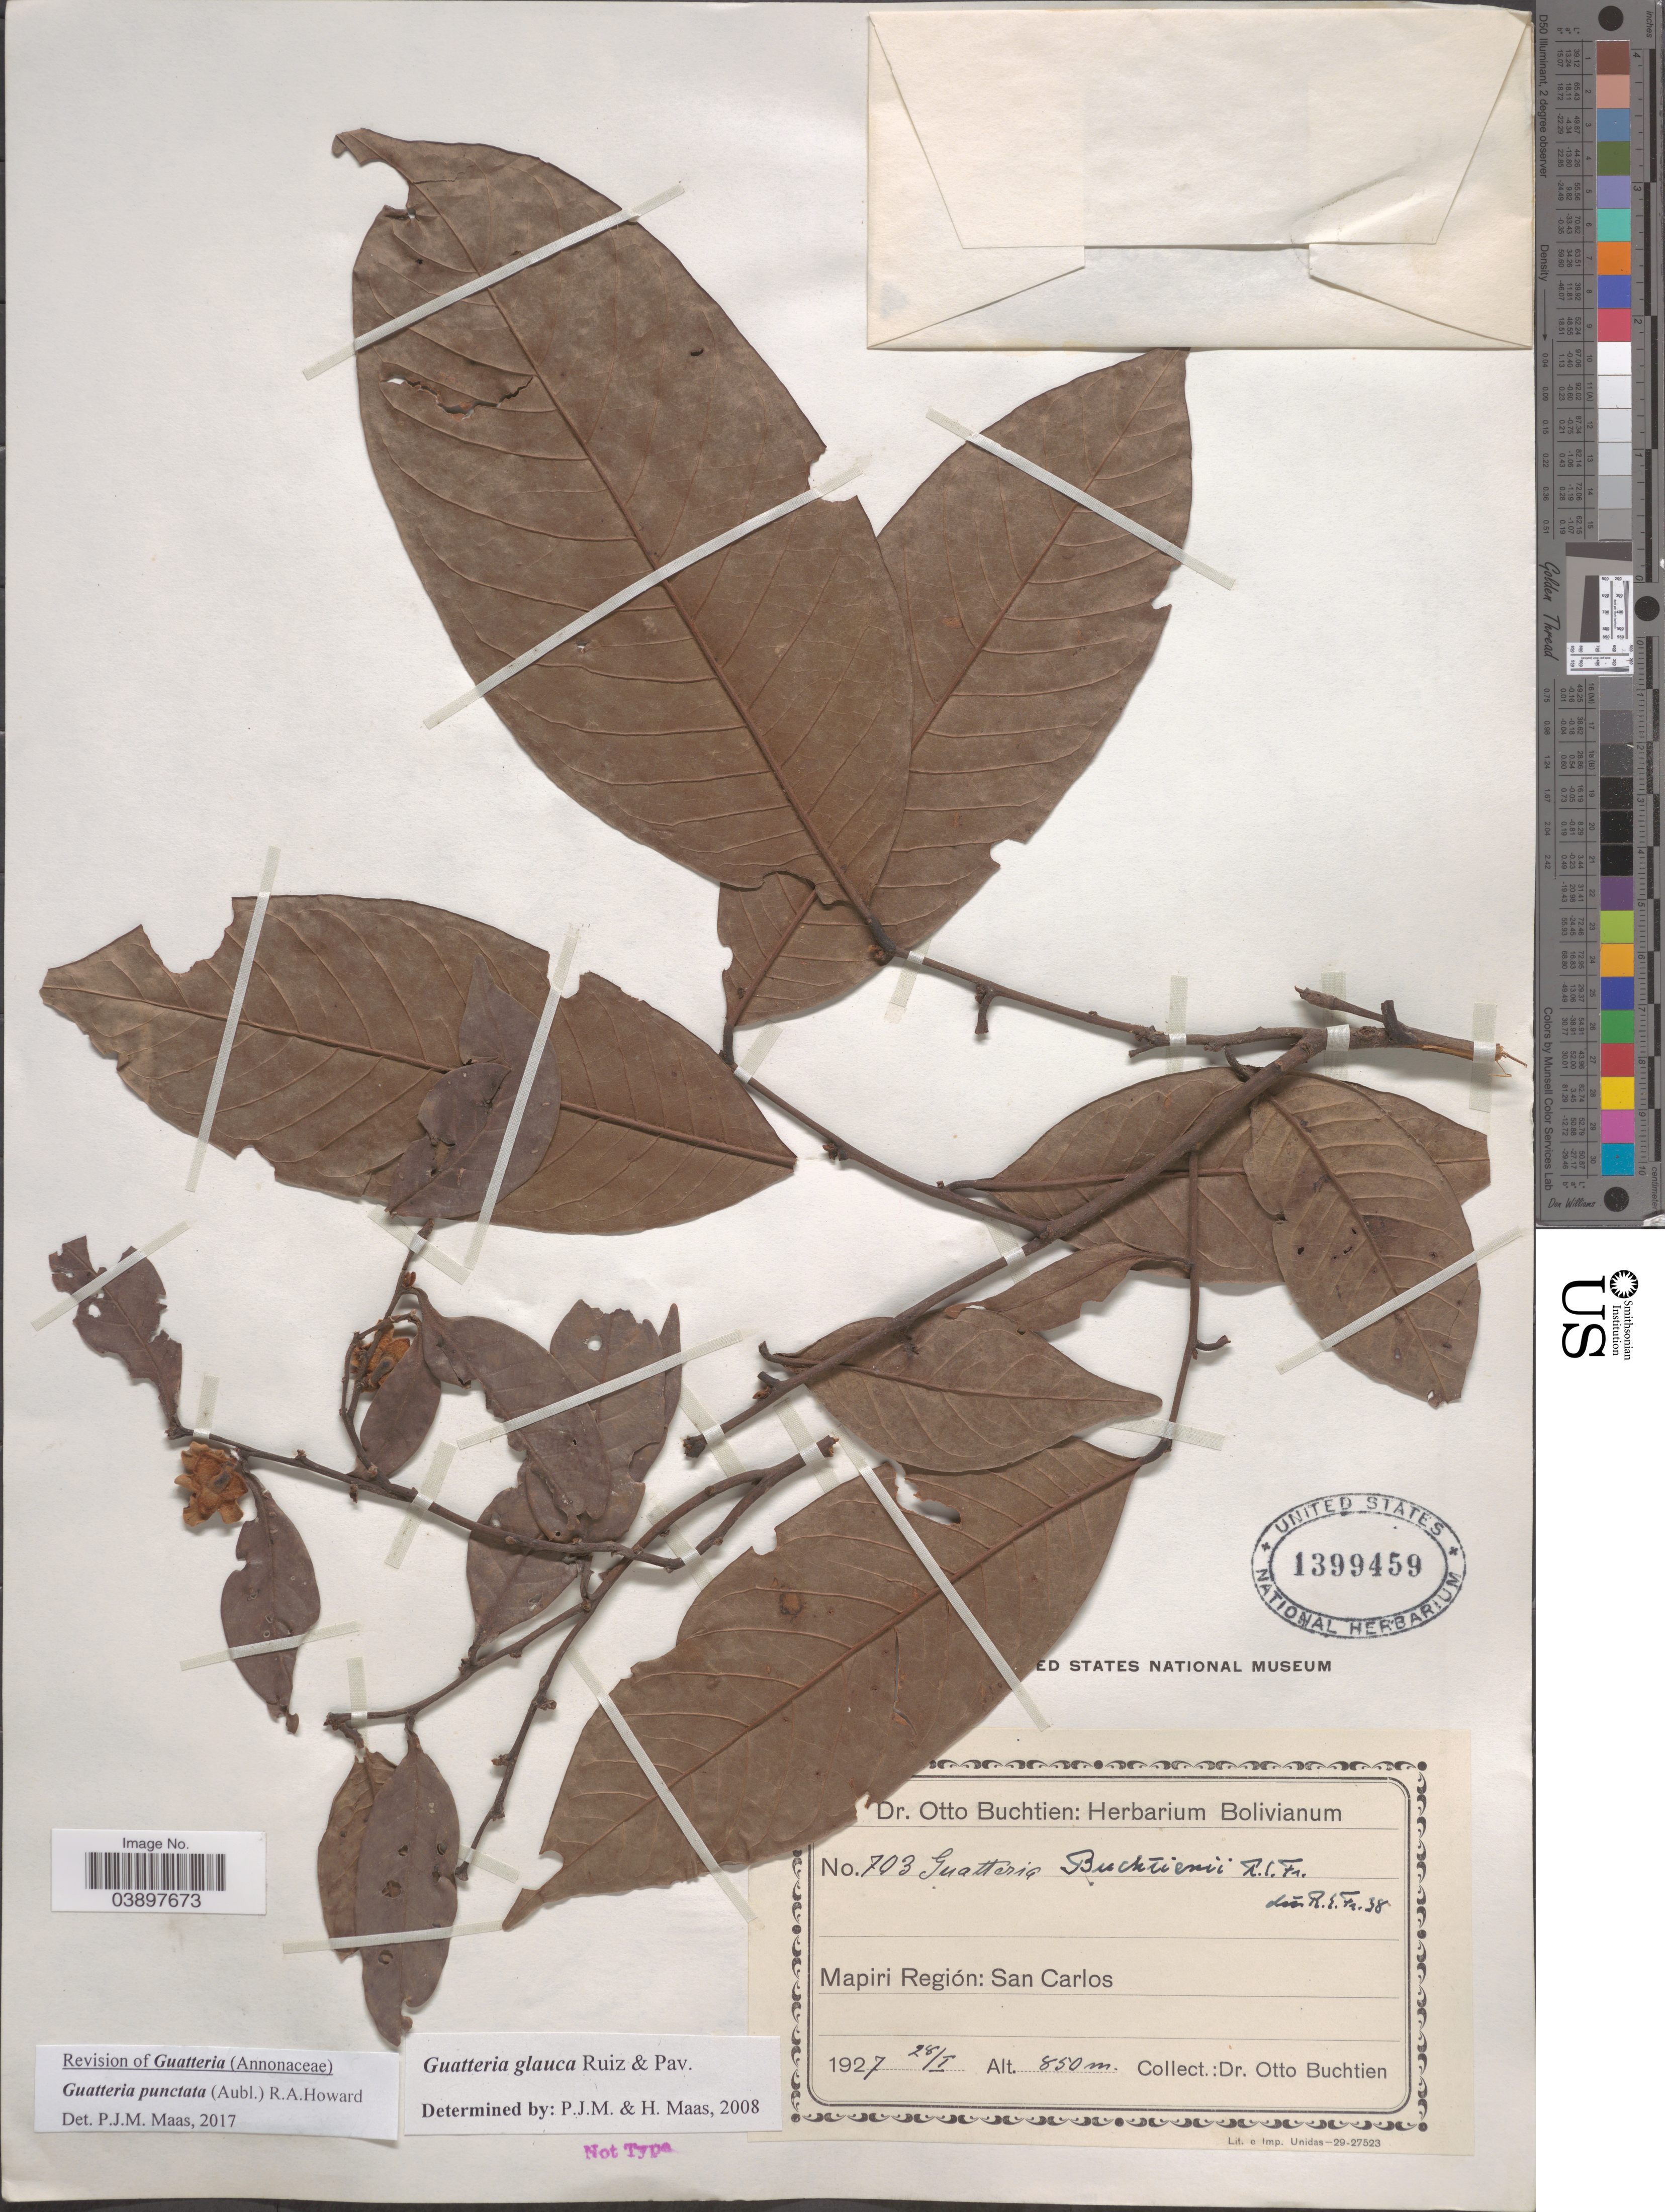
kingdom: Plantae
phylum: Tracheophyta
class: Magnoliopsida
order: Magnoliales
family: Annonaceae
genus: Guatteria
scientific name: Guatteria punctata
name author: (Aubl.) R.A. Howard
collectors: O. Buchtien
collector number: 703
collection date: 1927-01-28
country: Bolivia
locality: Mapiri Región: San Carlos.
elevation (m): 850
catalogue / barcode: US 1399459